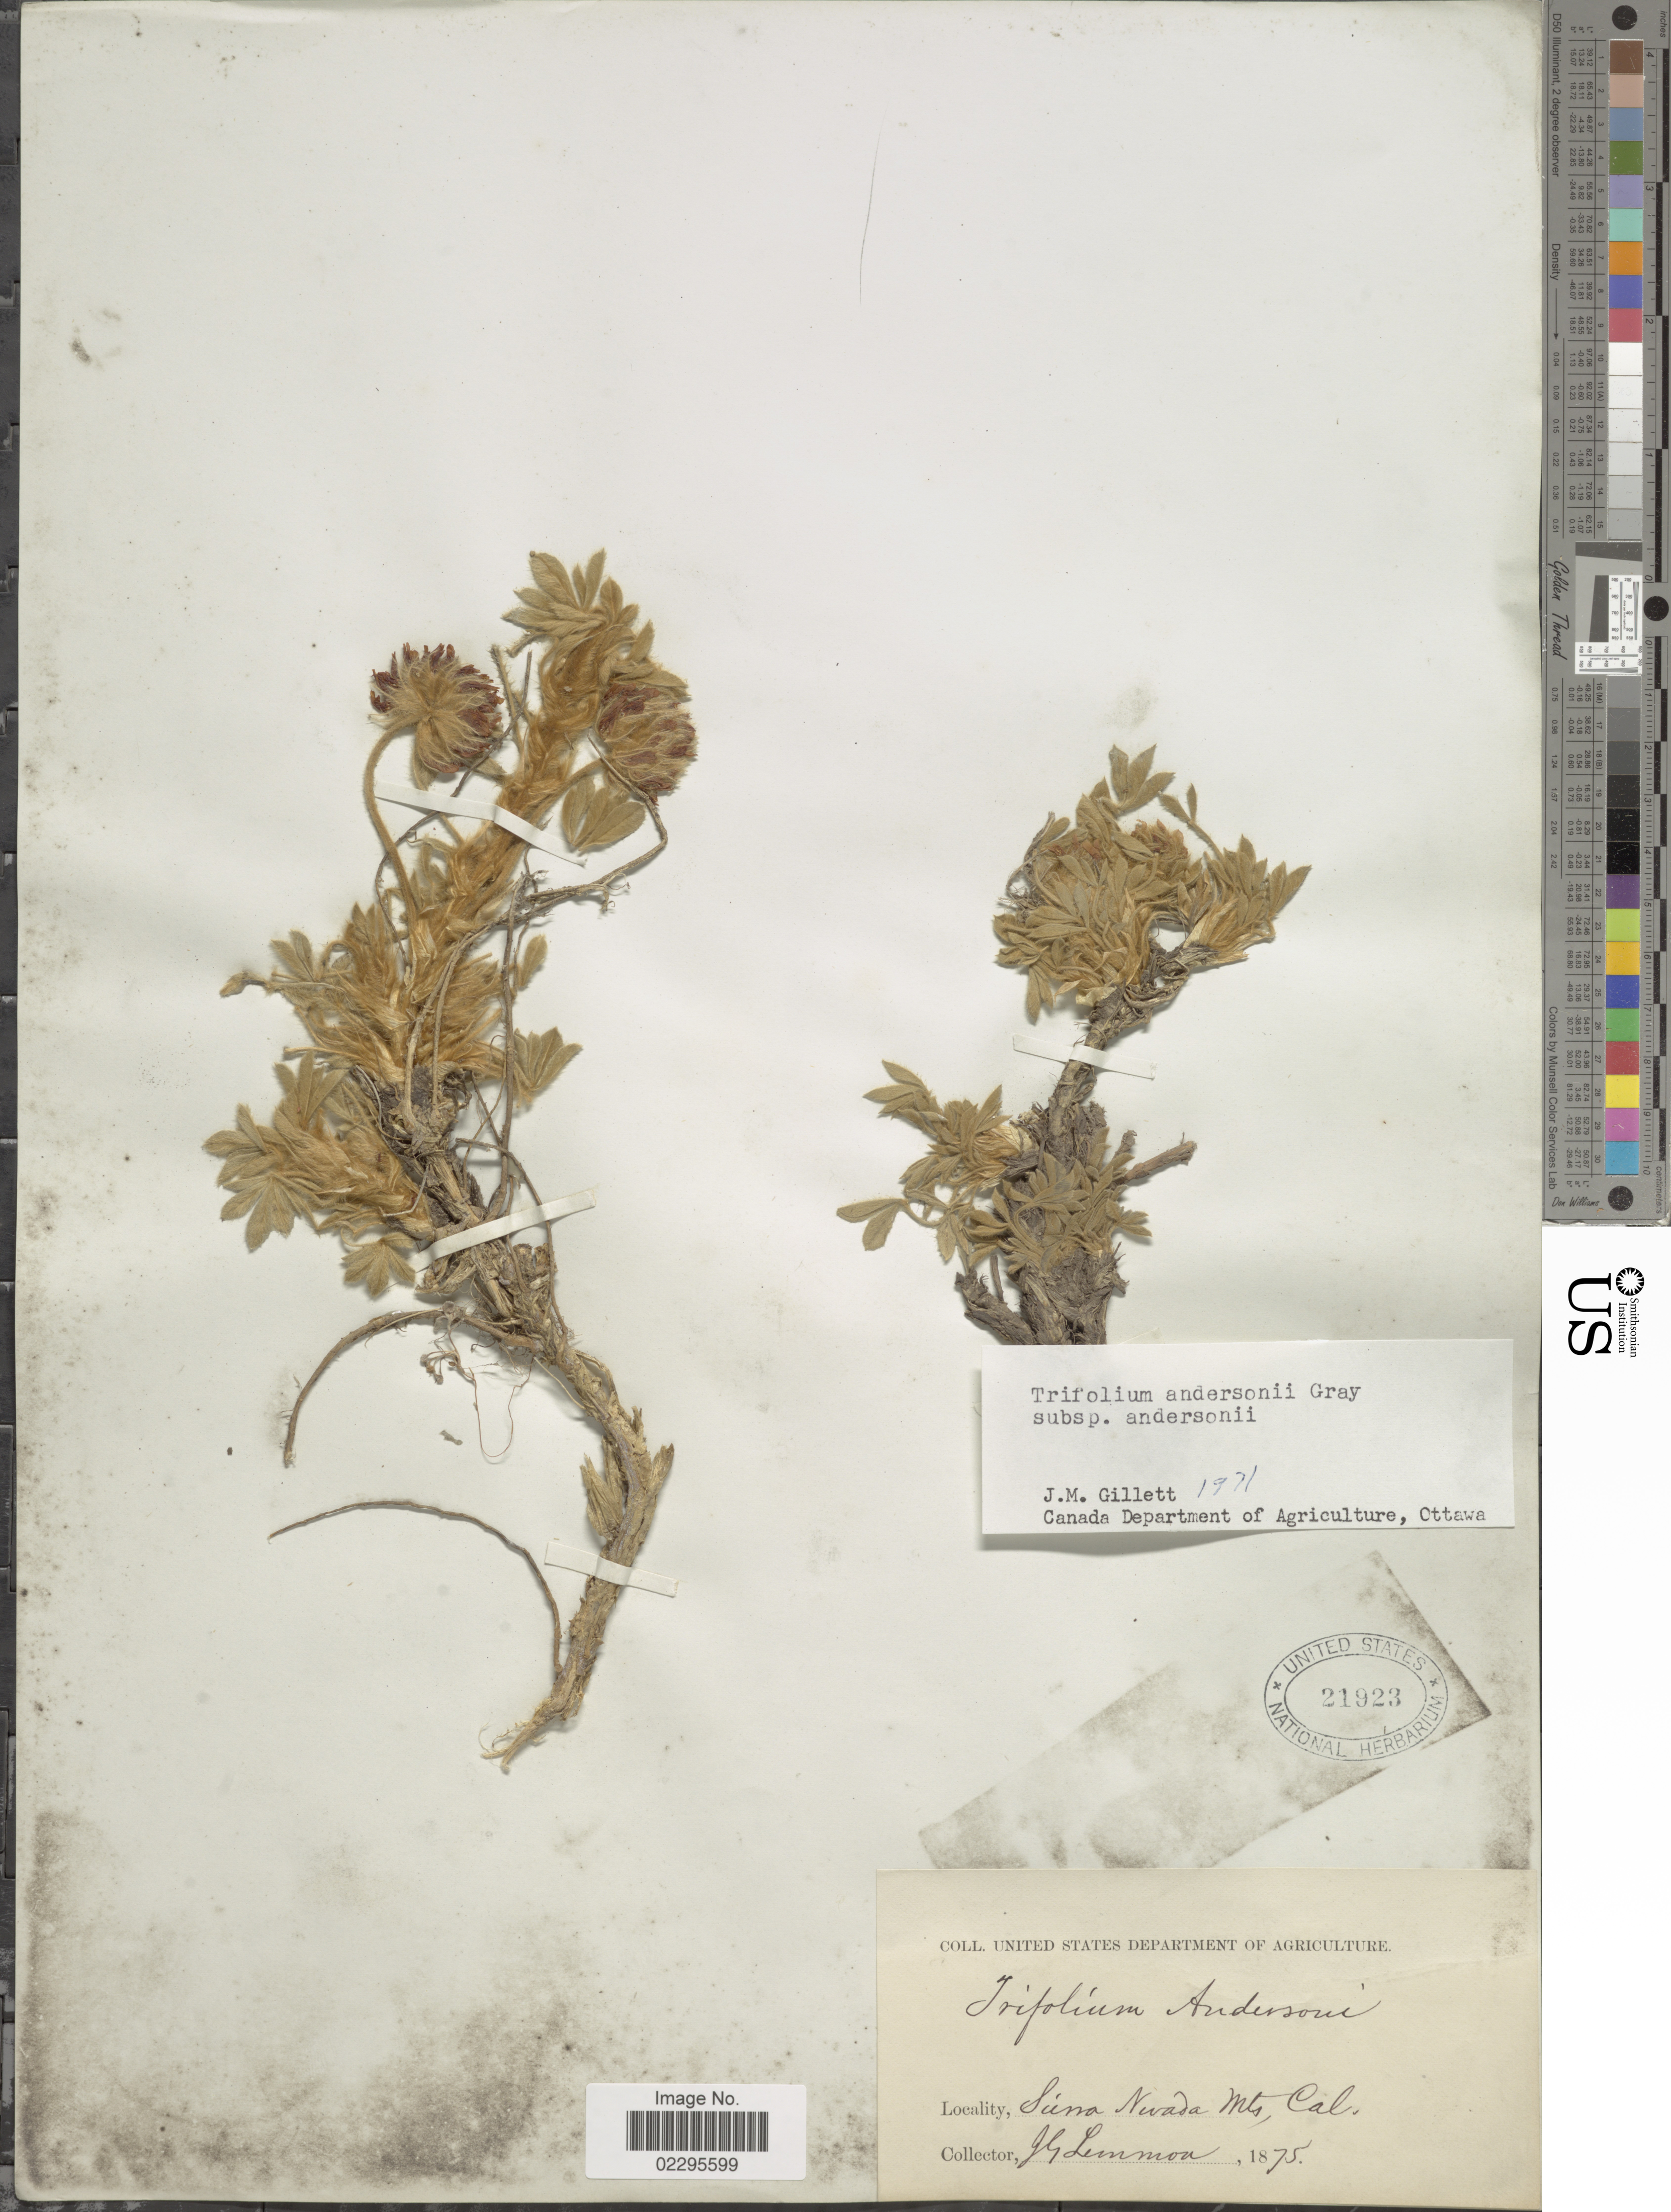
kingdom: Plantae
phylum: Tracheophyta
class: Magnoliopsida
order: Fabales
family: Fabaceae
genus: Trifolium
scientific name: Trifolium andersonii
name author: A. Gray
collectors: J. Lemmon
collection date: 1875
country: United States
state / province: California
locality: Sierra Nevada Mts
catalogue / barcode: US 21923